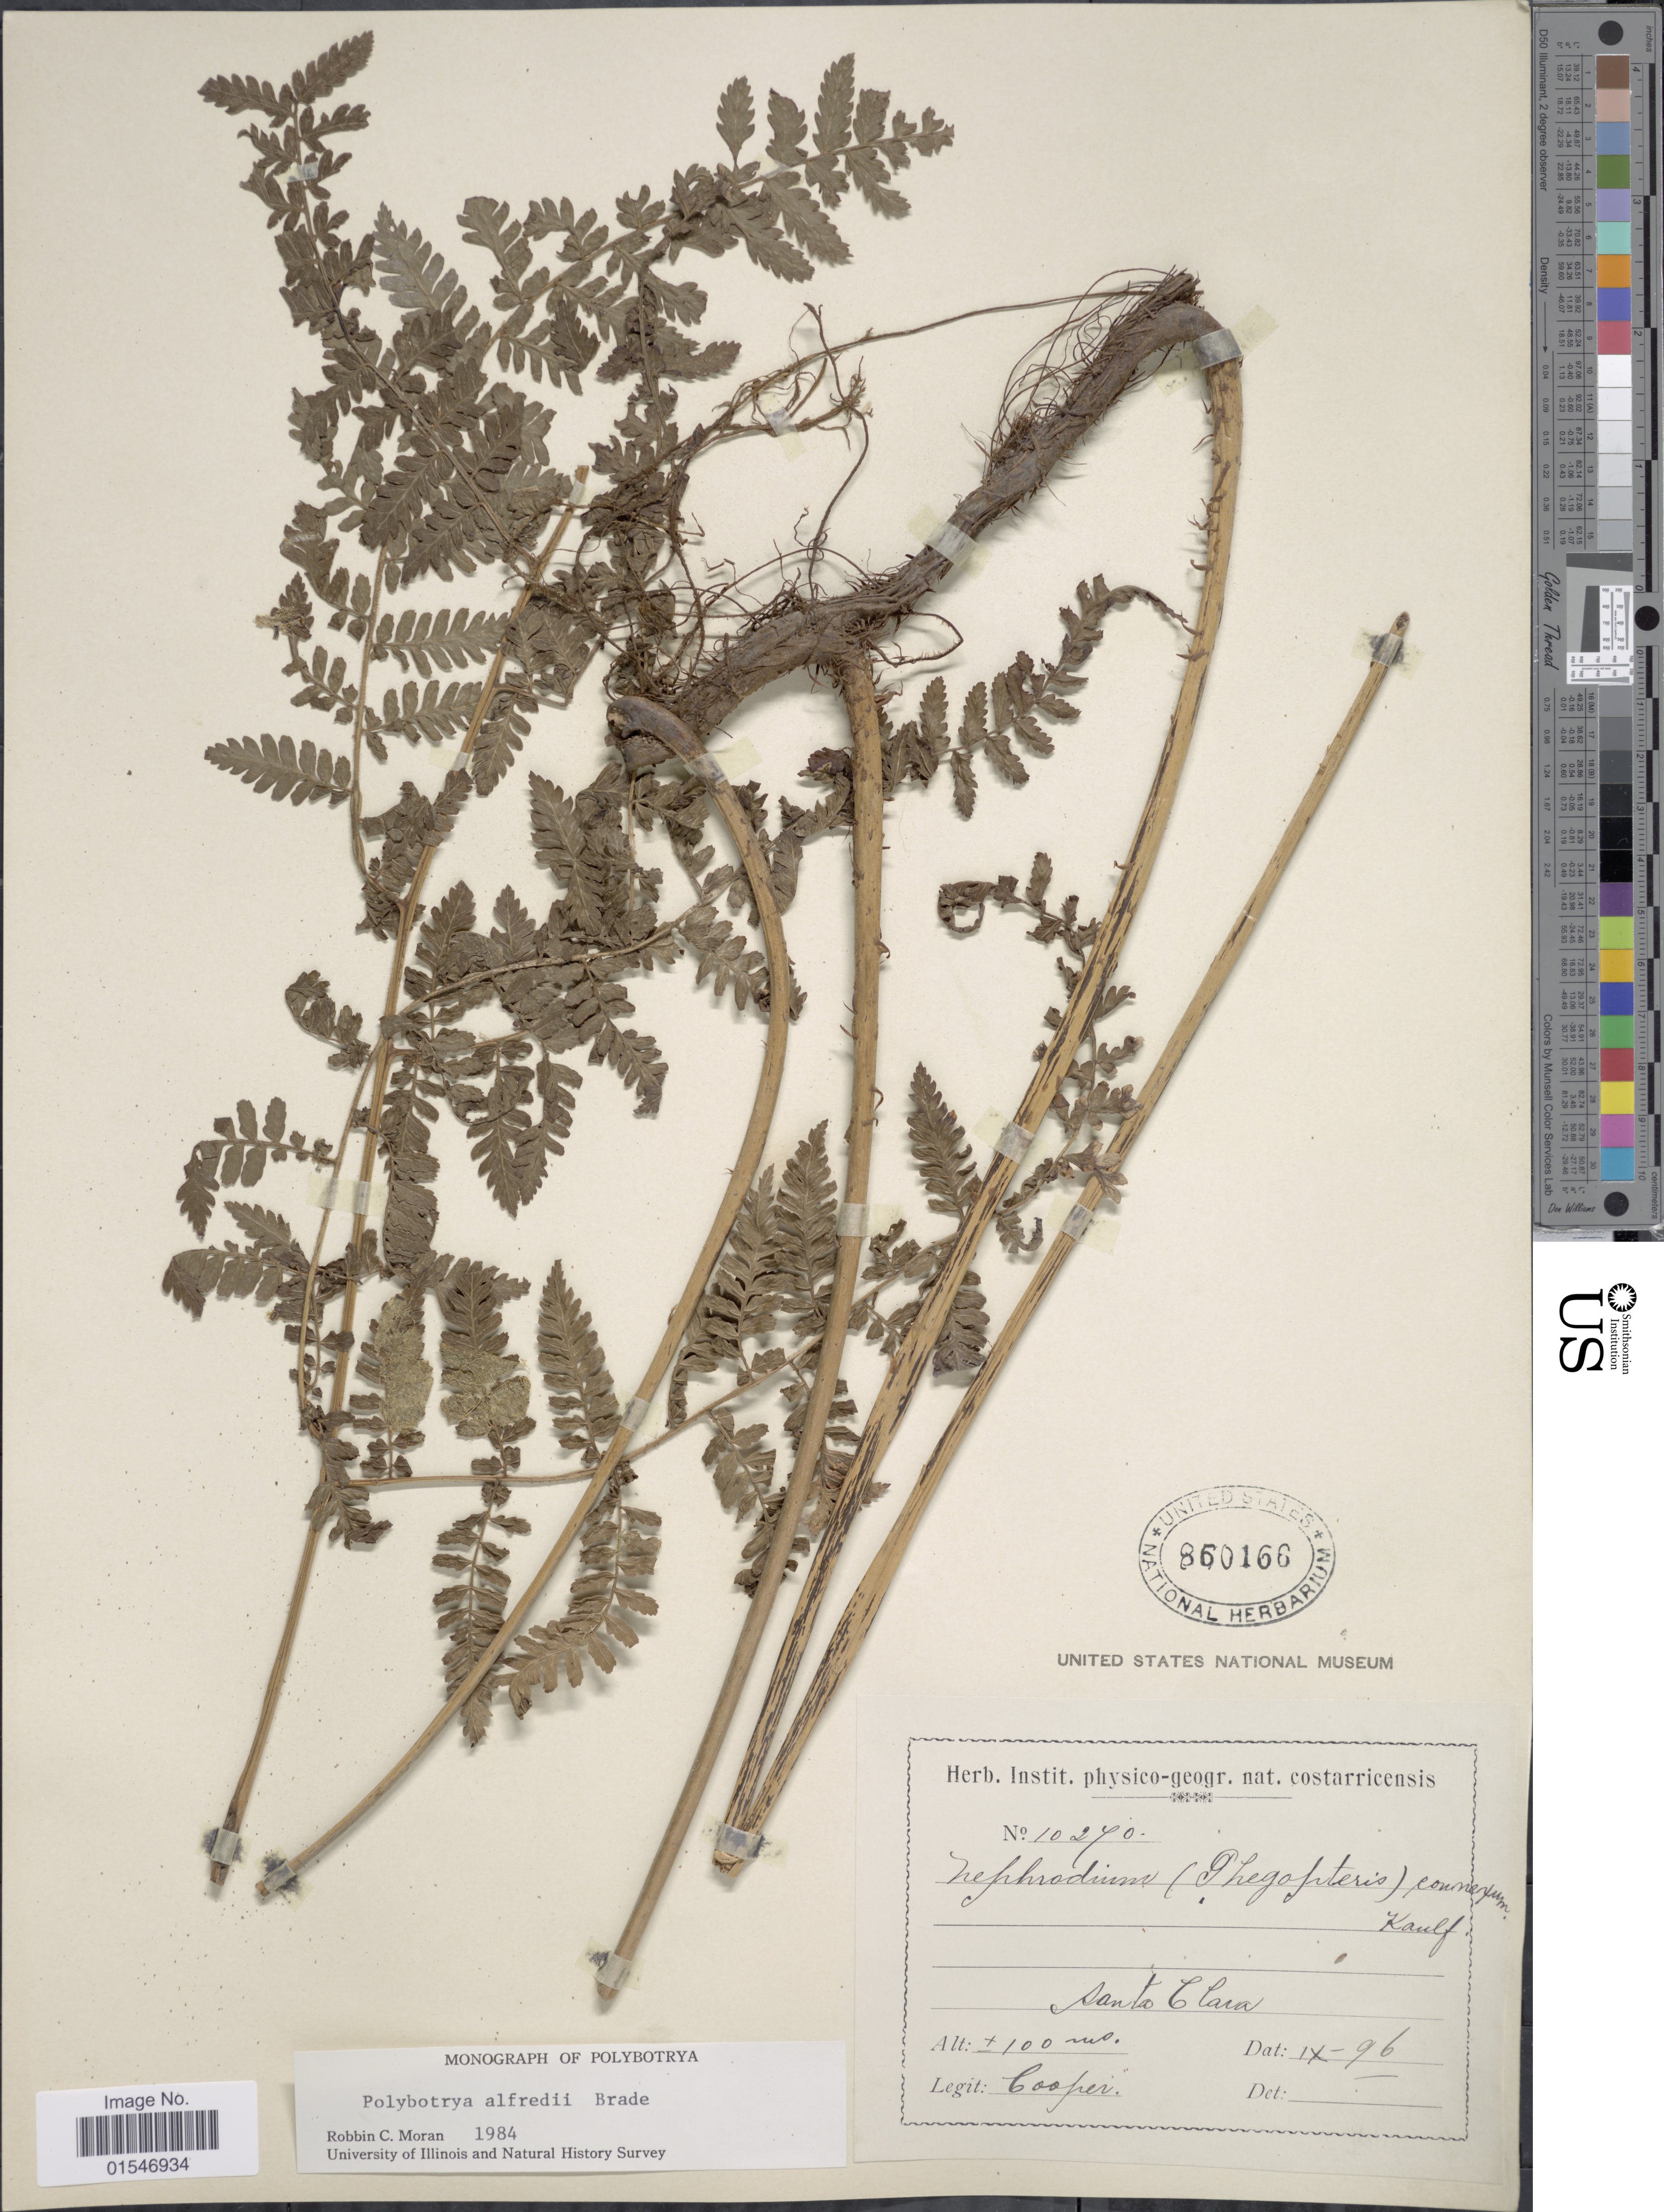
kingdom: Plantae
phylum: Tracheophyta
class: Polypodiopsida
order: Polypodiales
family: Dryopteridaceae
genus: Polybotrya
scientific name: Polybotrya alfredii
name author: Brade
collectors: -- Cooper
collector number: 10270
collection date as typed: Transcribed d/m/y: /9/96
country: Costa Rica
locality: Santa Clara.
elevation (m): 100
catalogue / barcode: US 850166